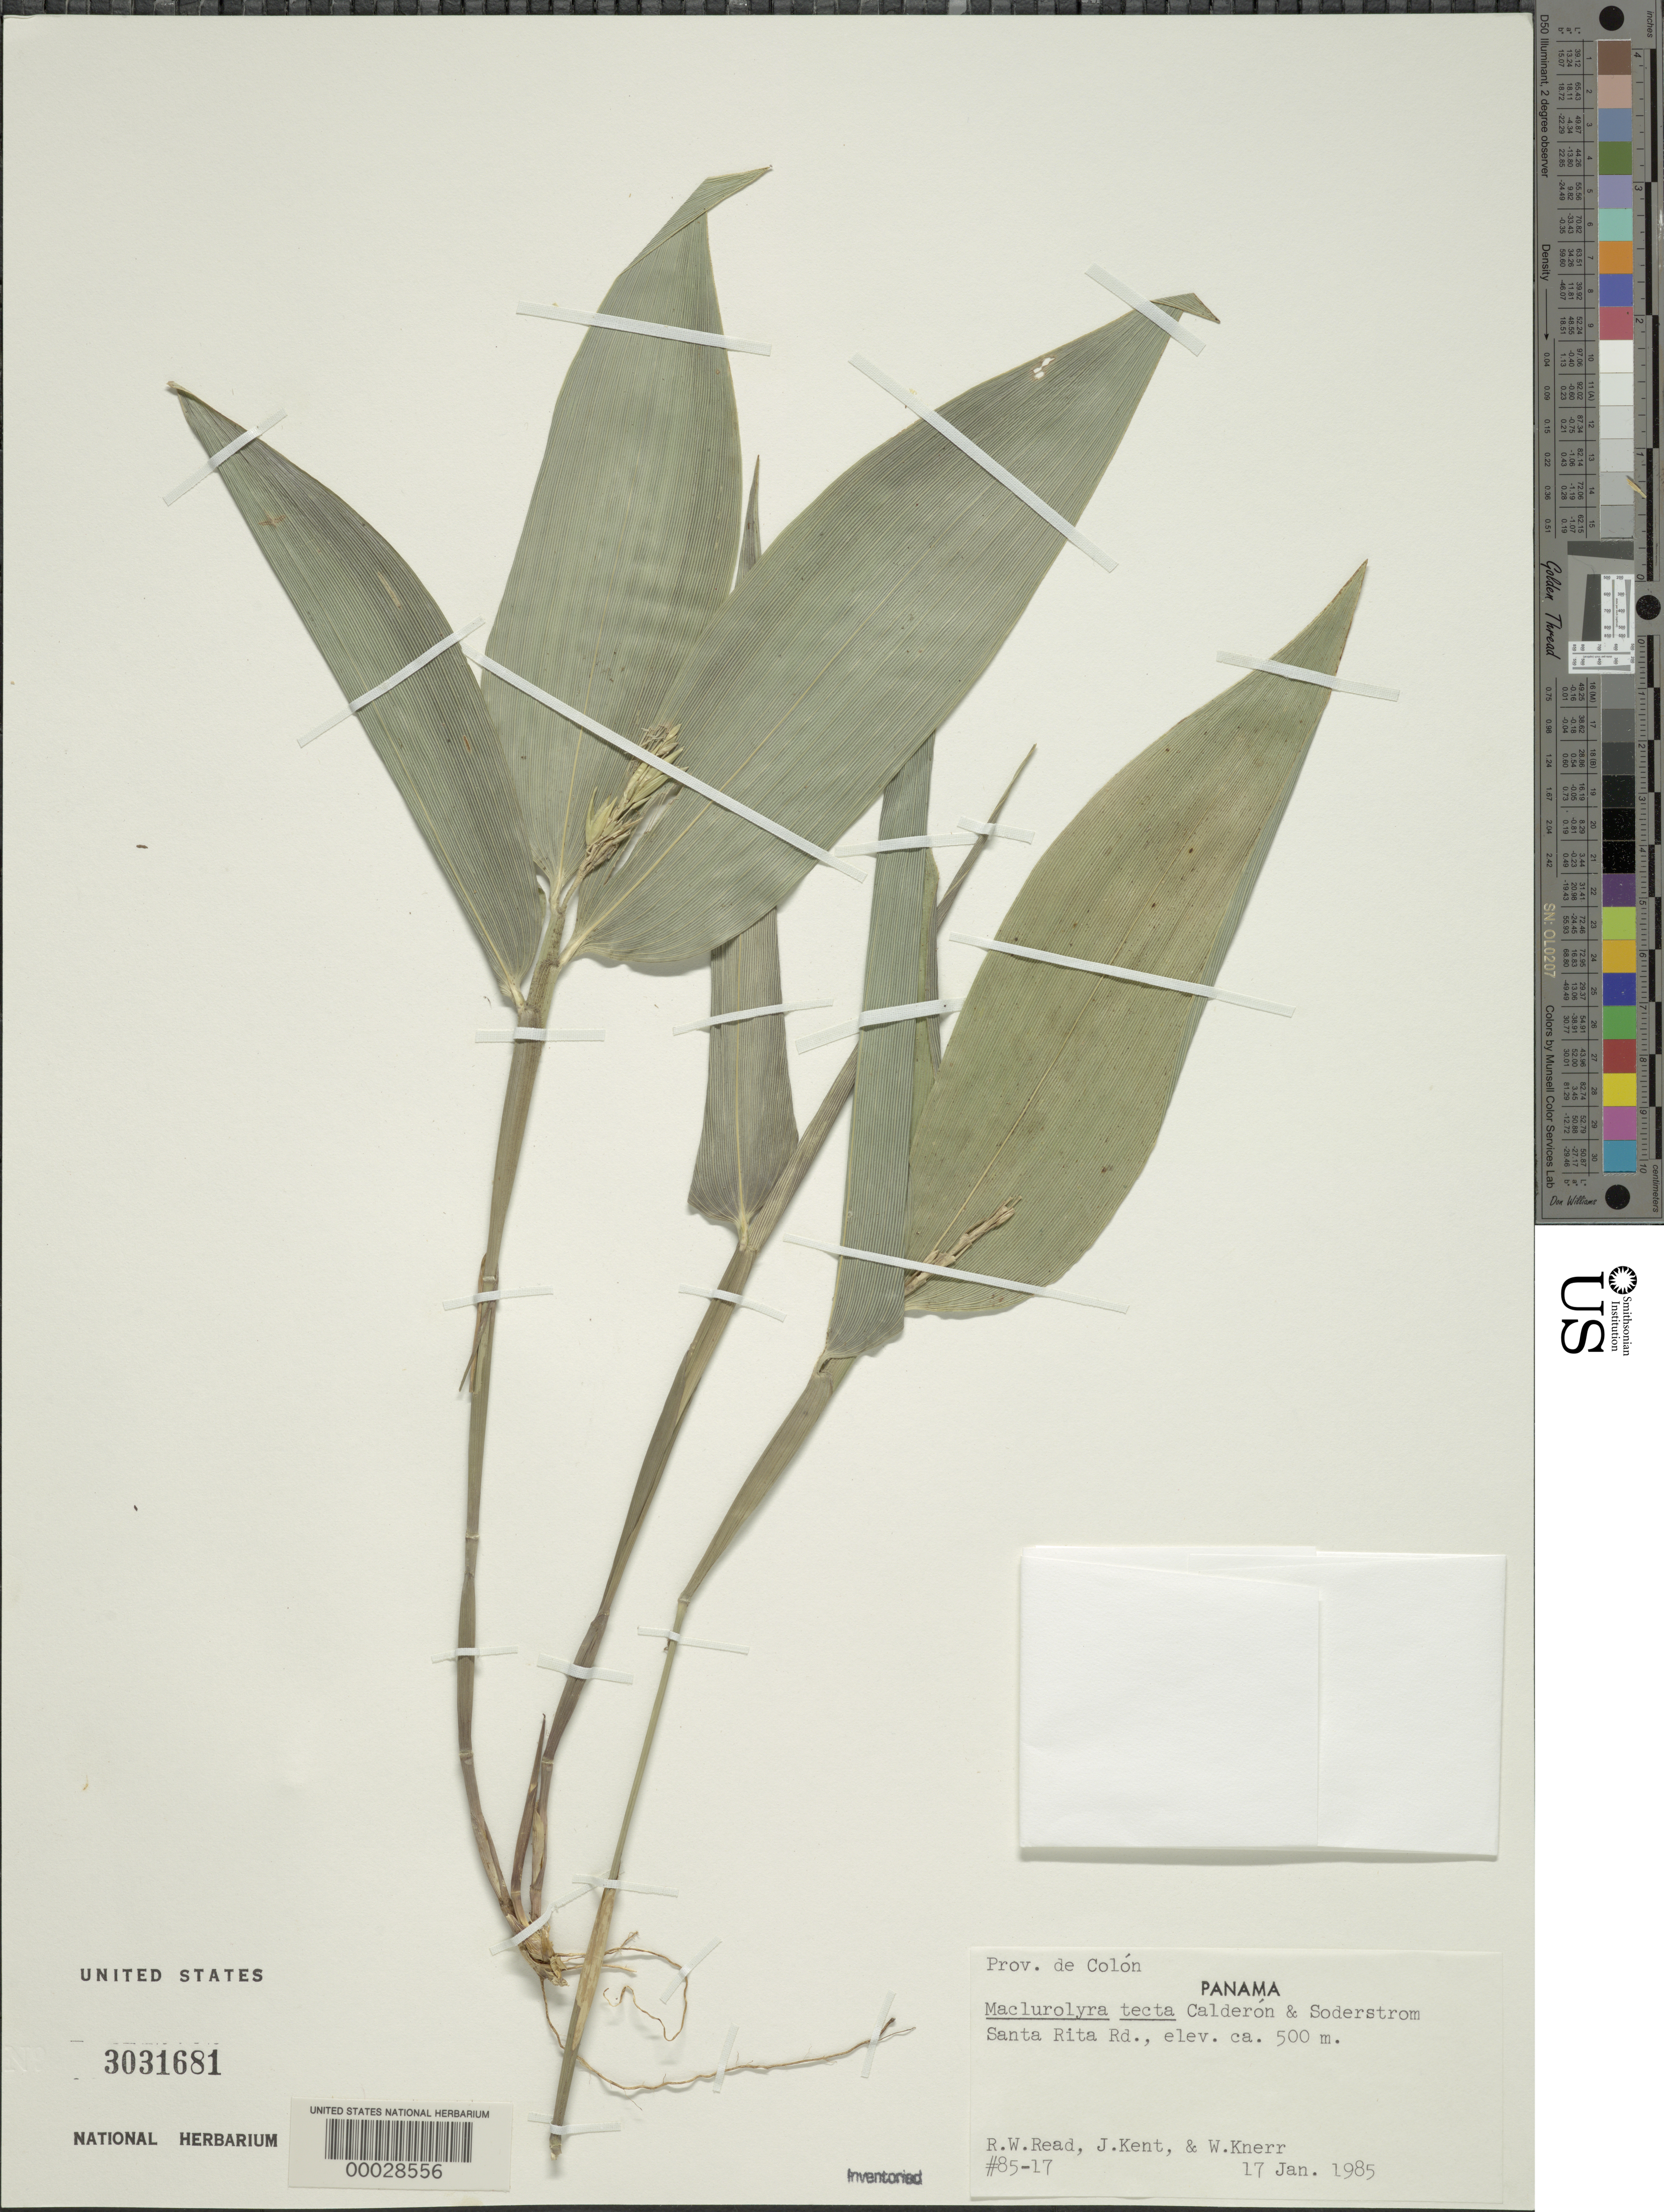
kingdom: Plantae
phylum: Tracheophyta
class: Liliopsida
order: Poales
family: Poaceae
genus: Leptaspis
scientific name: Leptaspis zeylanica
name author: Nees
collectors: R. W. Read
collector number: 85-17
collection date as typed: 17 Jan 1985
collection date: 1985-01-17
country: Panama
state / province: Colón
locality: Santa Rita road.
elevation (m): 500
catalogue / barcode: US 3031681